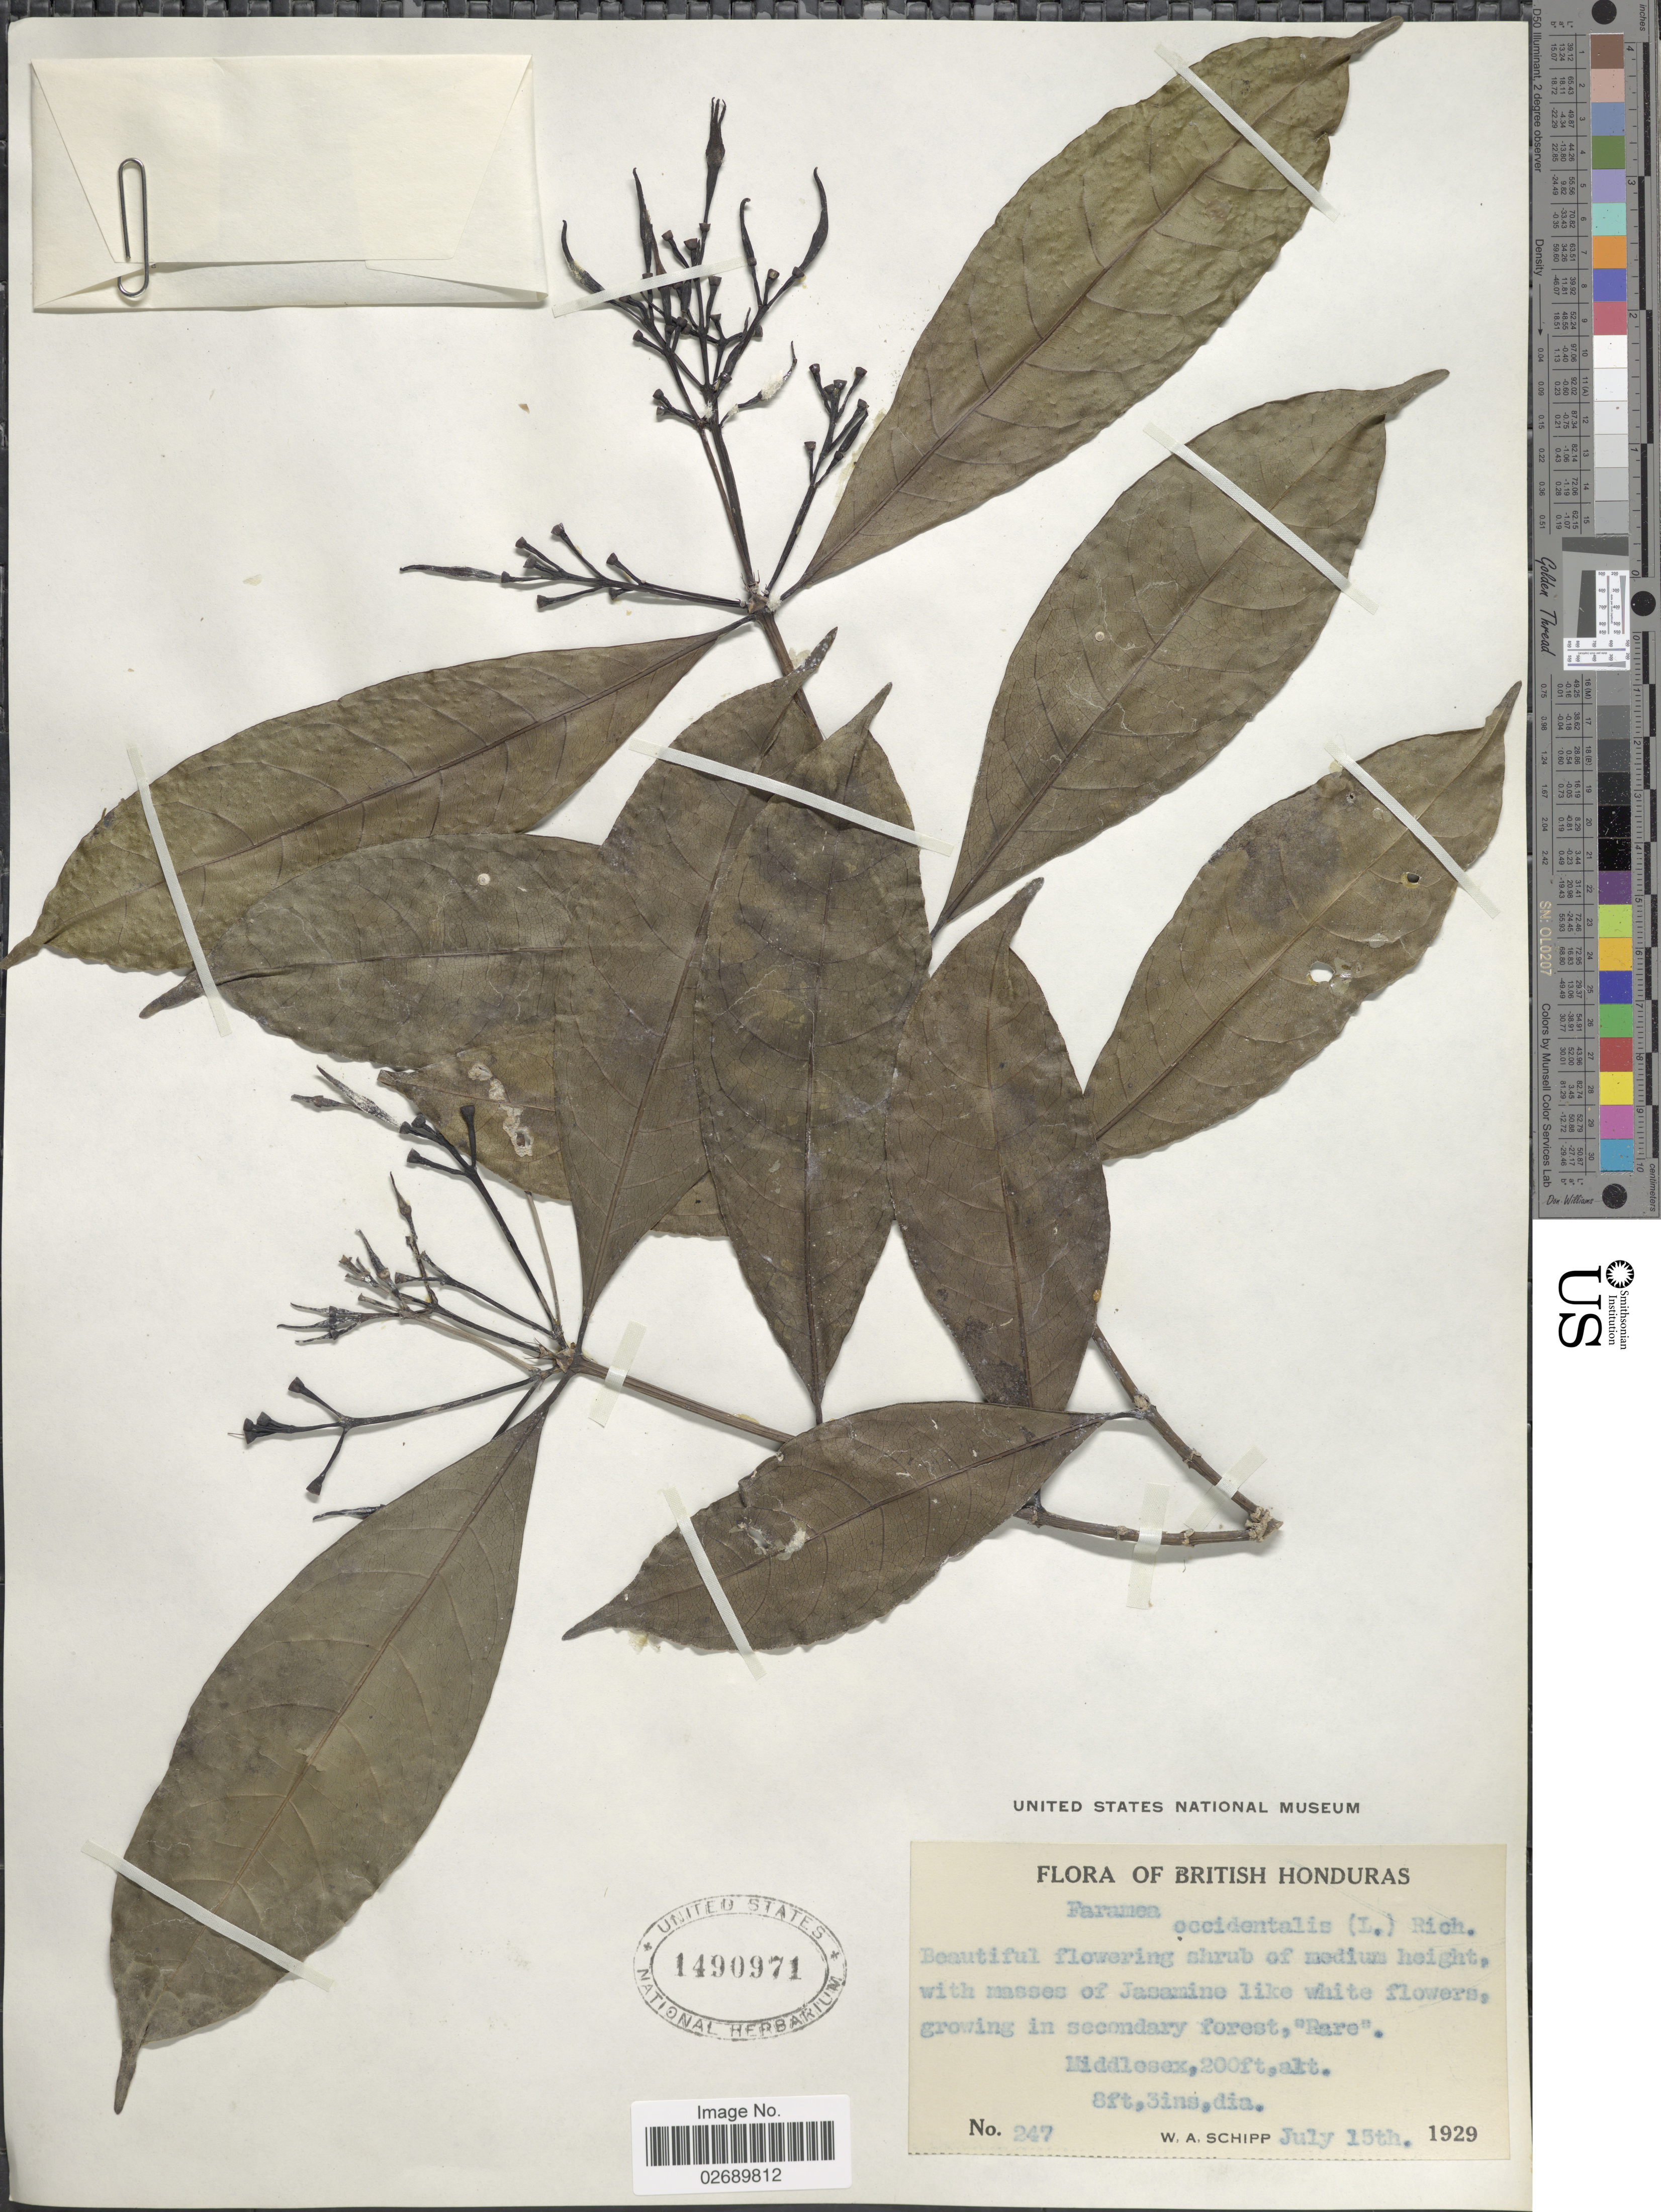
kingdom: Plantae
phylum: Tracheophyta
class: Magnoliopsida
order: Gentianales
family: Rubiaceae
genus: Faramea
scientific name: Faramea occidentalis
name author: (L.) A. Rich.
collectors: W. Schipp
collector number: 247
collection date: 1929-07-15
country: Belize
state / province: Stann Creek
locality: British Honduras. Middlesex.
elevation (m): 61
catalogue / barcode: US 1490971